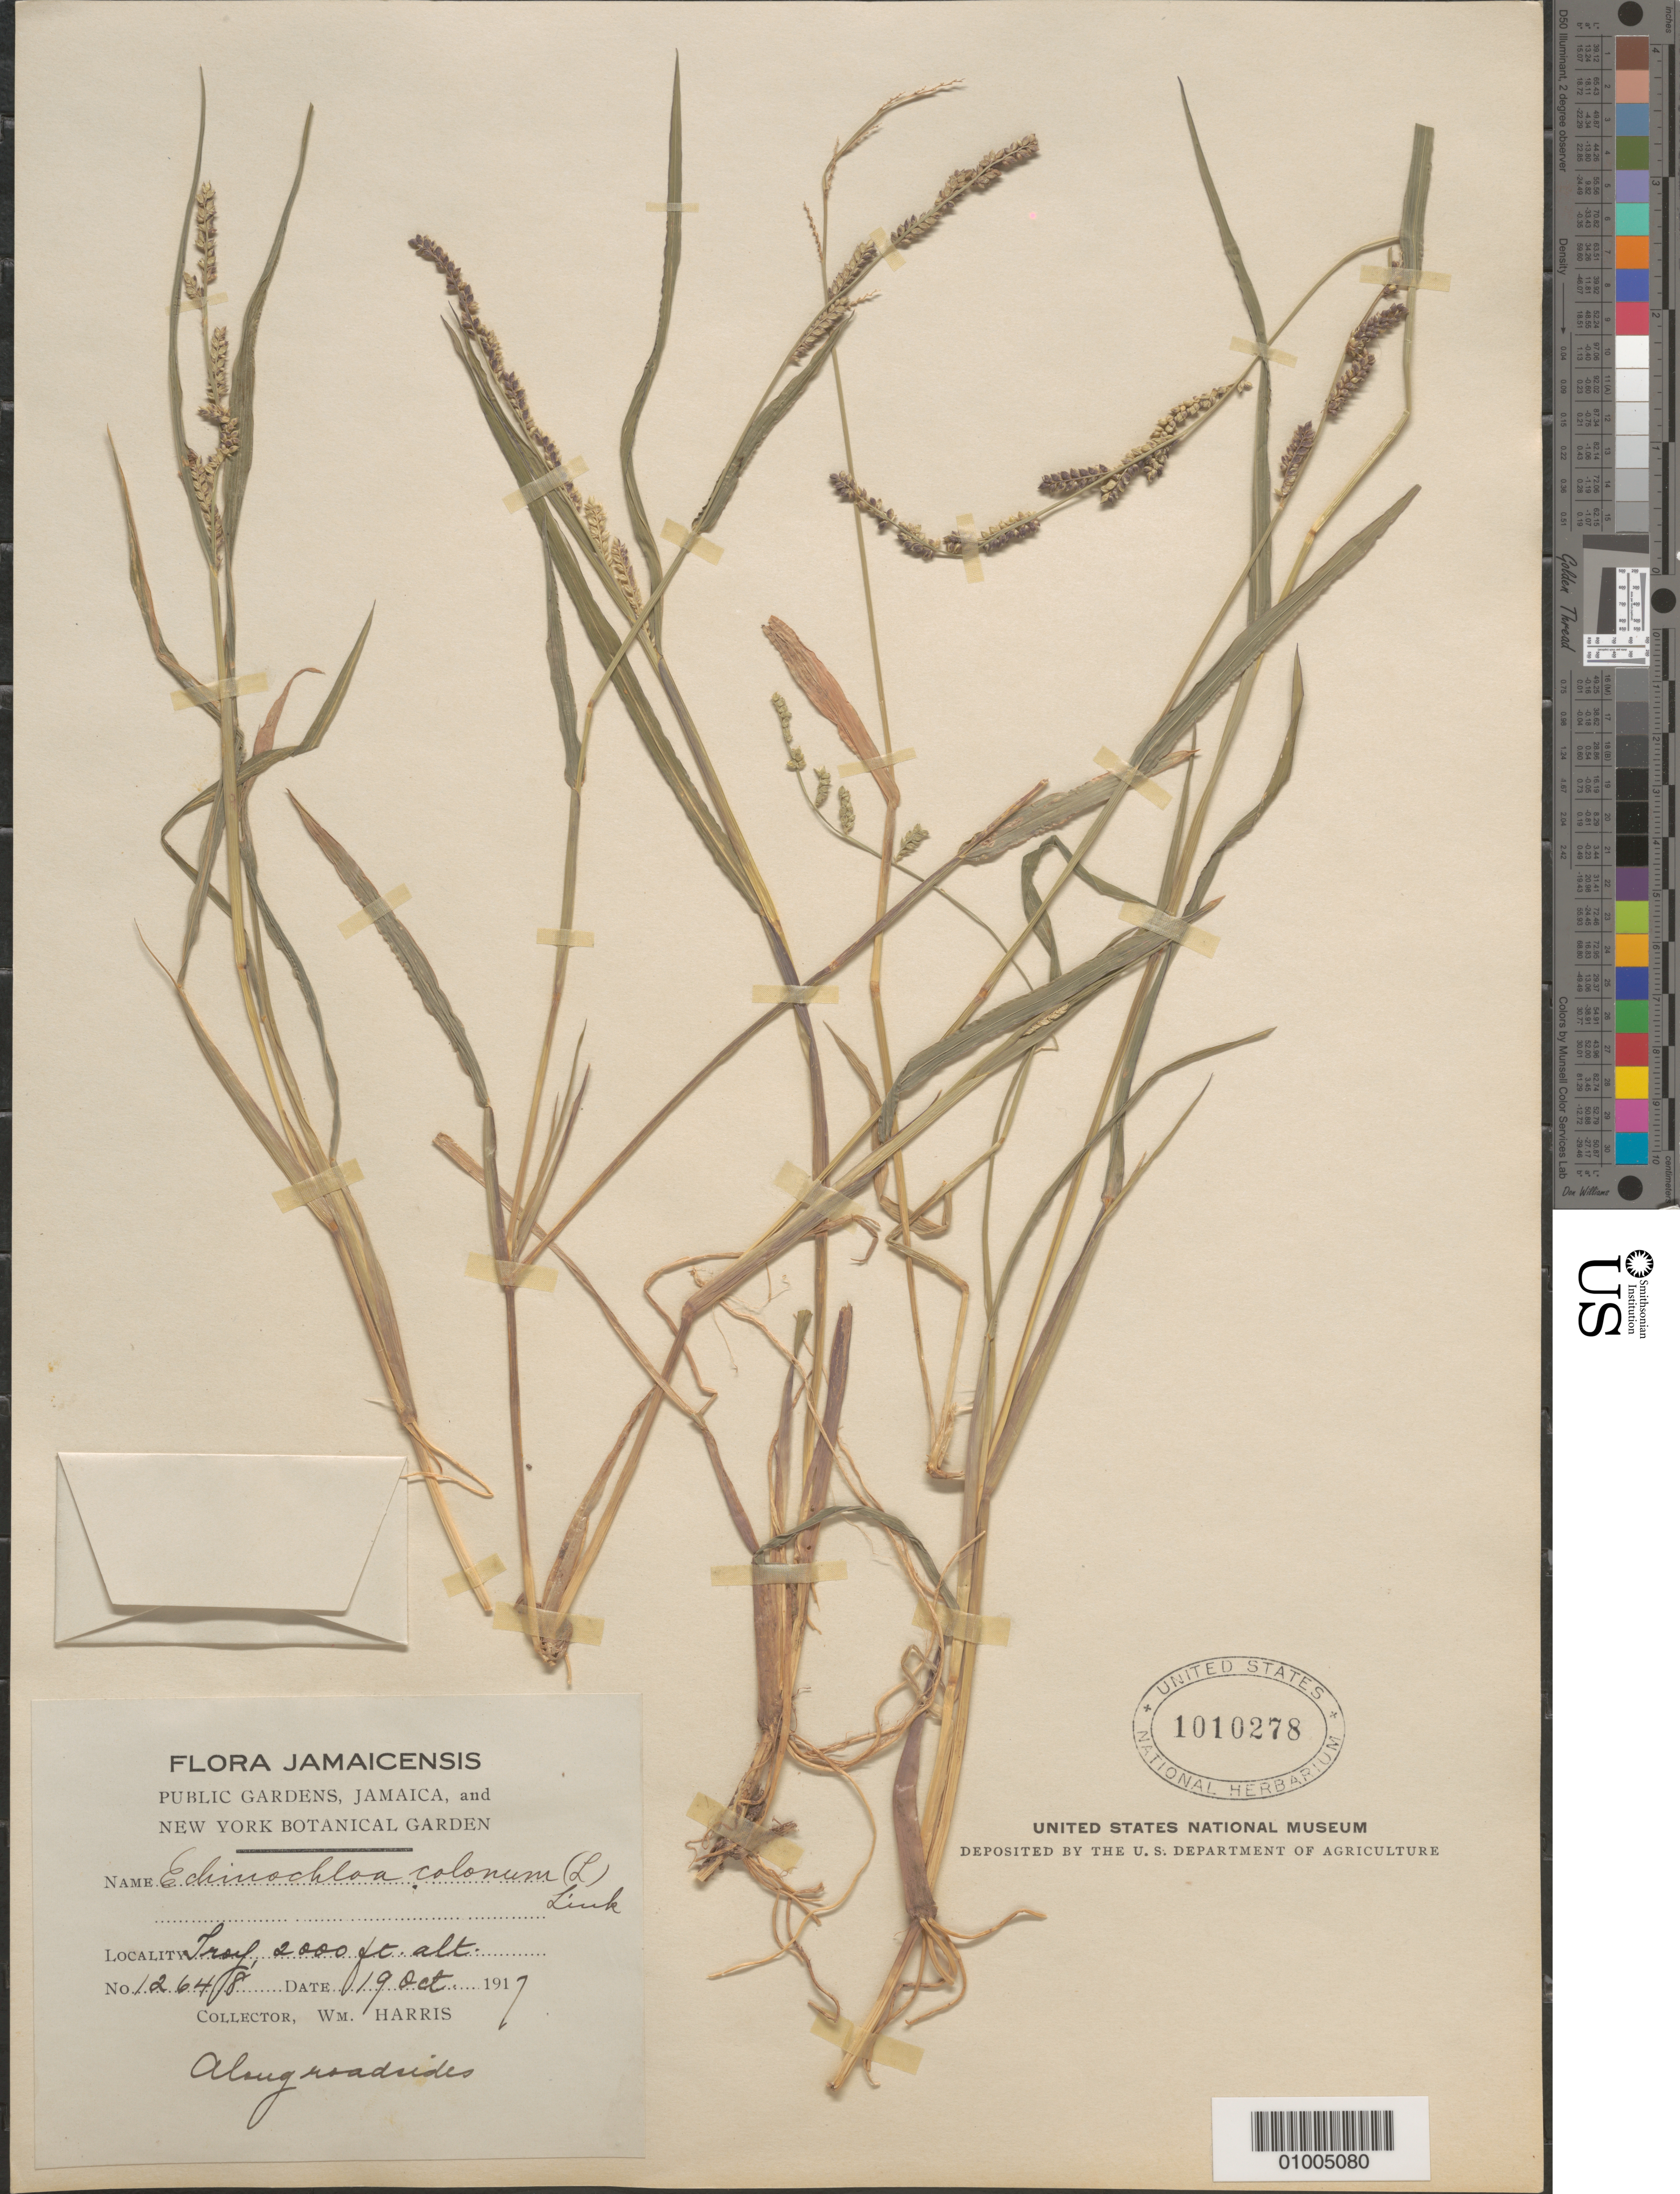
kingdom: Plantae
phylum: Tracheophyta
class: Liliopsida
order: Poales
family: Poaceae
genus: Echinochloa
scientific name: Echinochloa colona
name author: (L.) Link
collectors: W. H. Harris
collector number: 12648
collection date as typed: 19 Oct 1917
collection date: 1917-10-19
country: Jamaica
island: Jamaica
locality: Along roadside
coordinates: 0 N, 0 E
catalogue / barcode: US 1010278